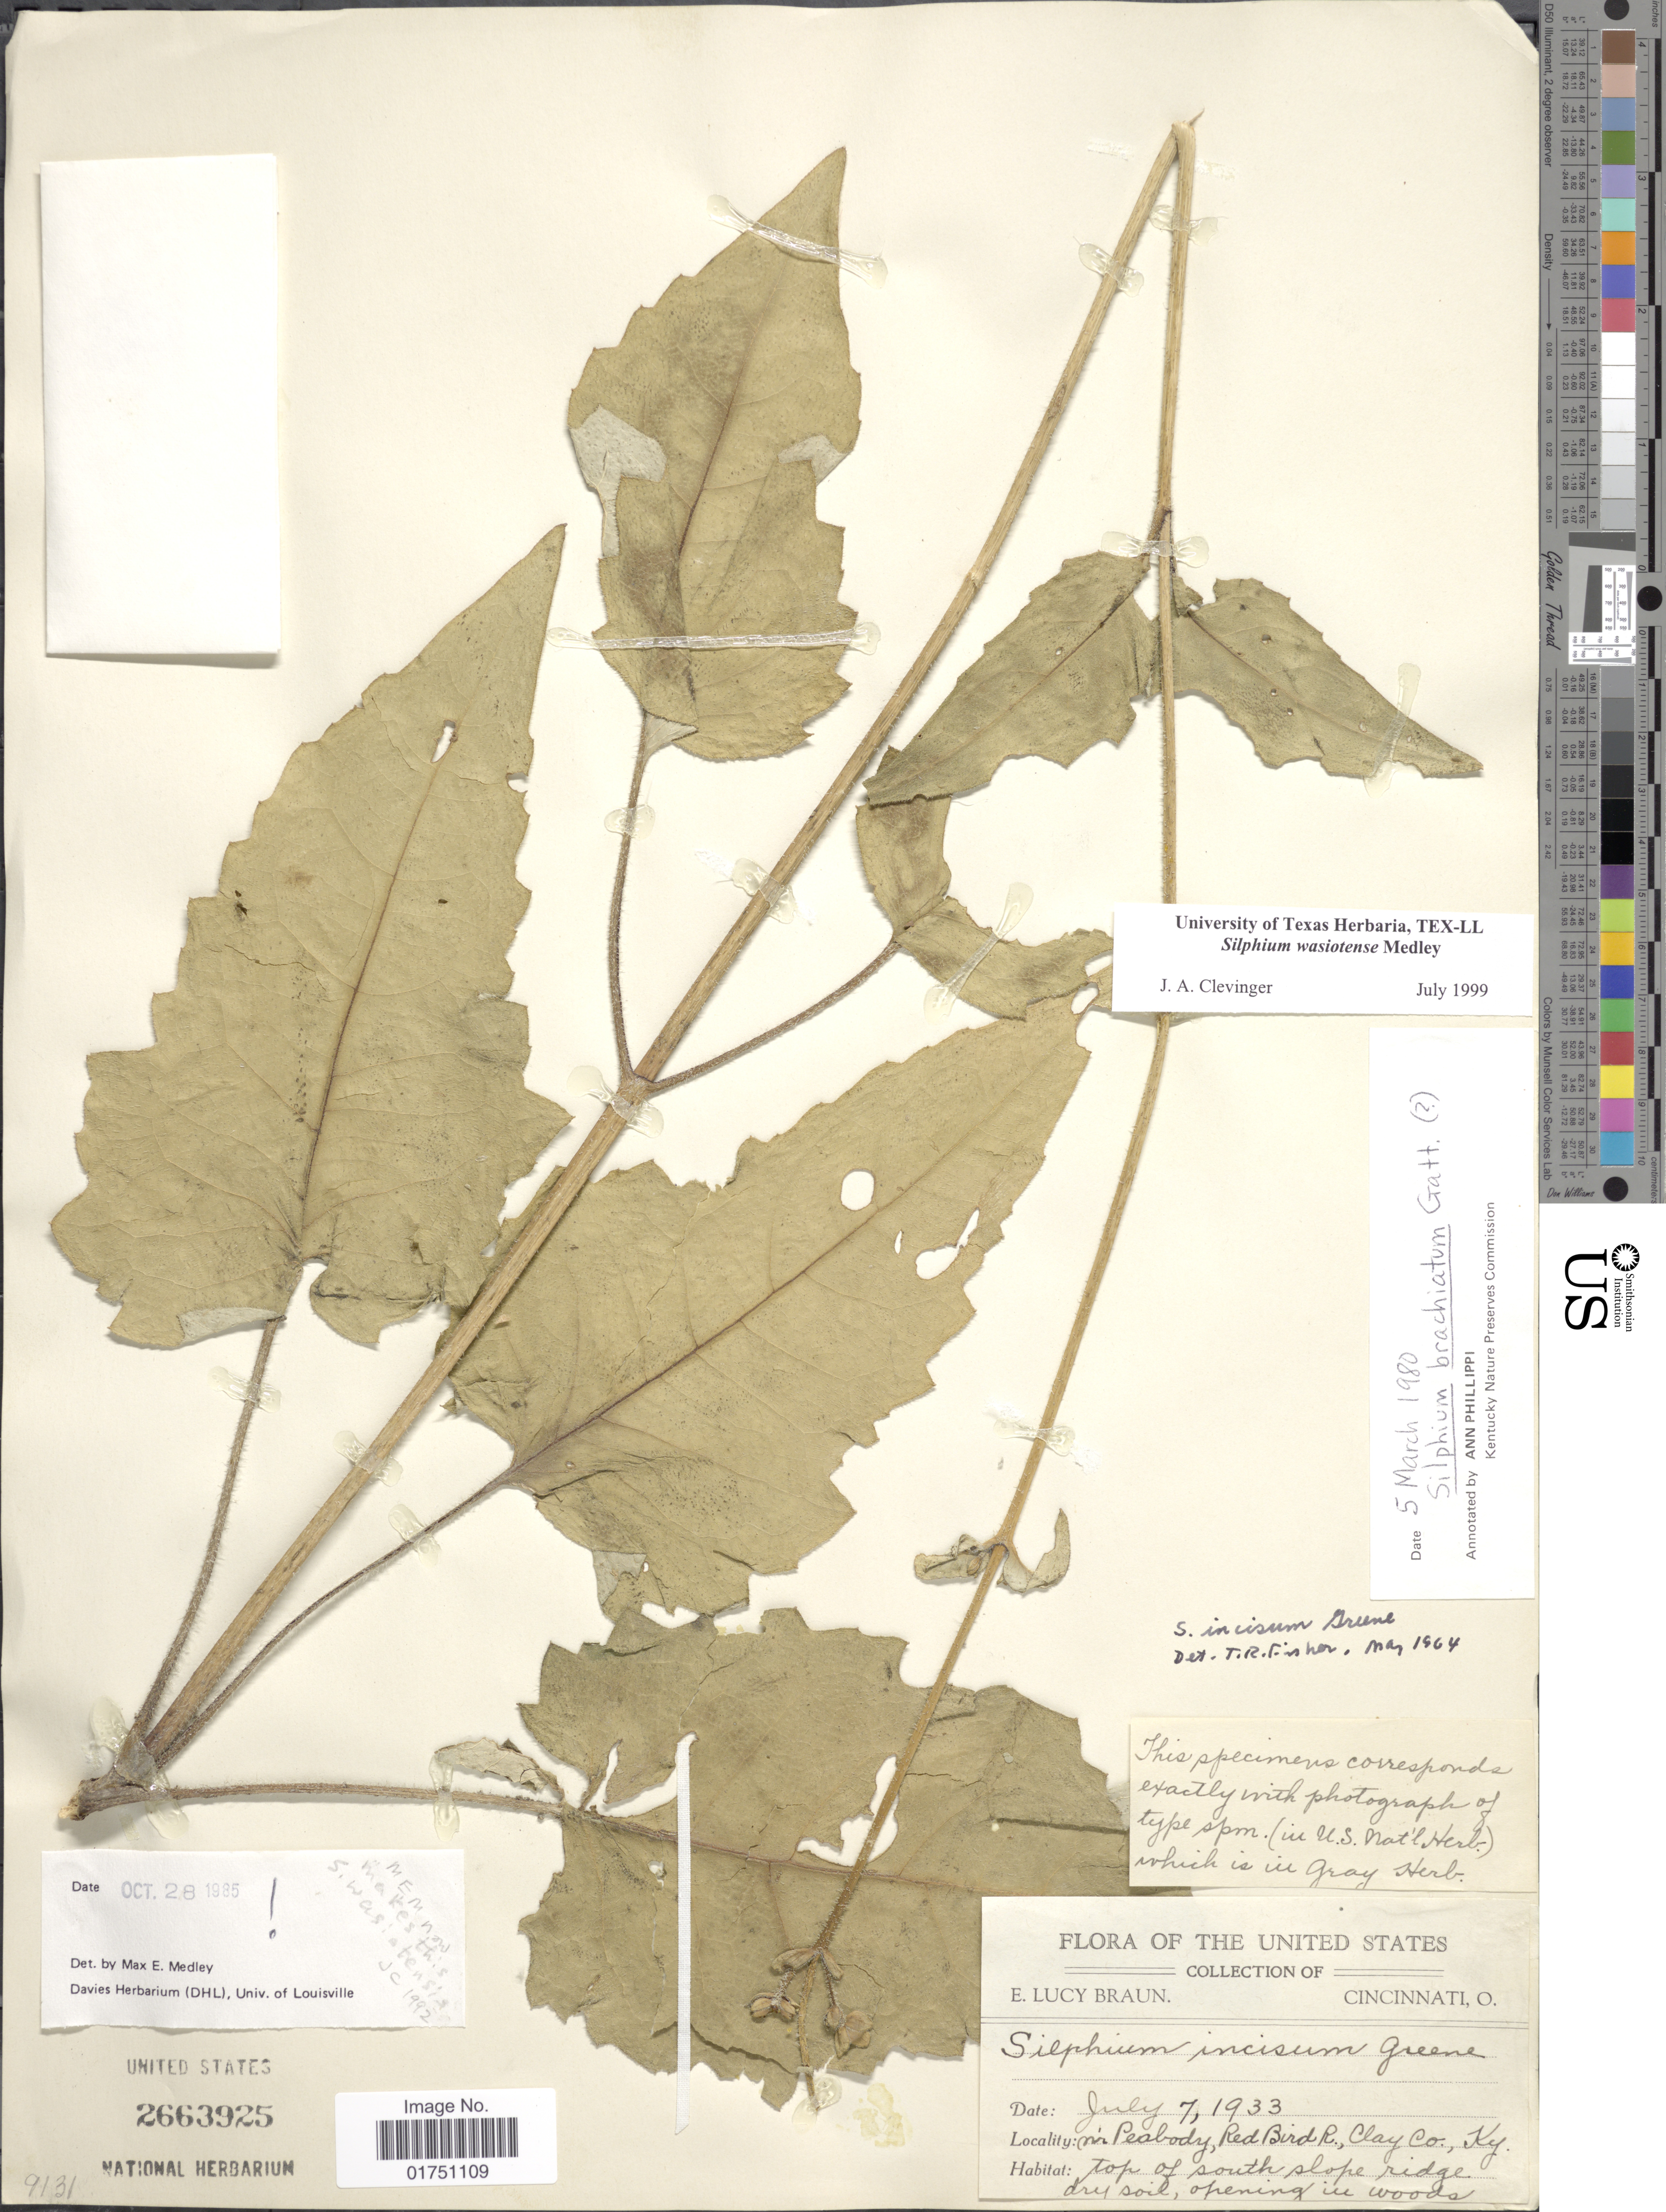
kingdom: Plantae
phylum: Tracheophyta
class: Magnoliopsida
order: Asterales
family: Asteraceae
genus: Silphium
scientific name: Silphium wasiotense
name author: Medley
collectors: E. L. Braun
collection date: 1933-07-07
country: United States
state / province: Kentucky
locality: Nr Peabody, red Bird R., Clay Co., Ky. Top of south slope ridge.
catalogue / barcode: US 2663925